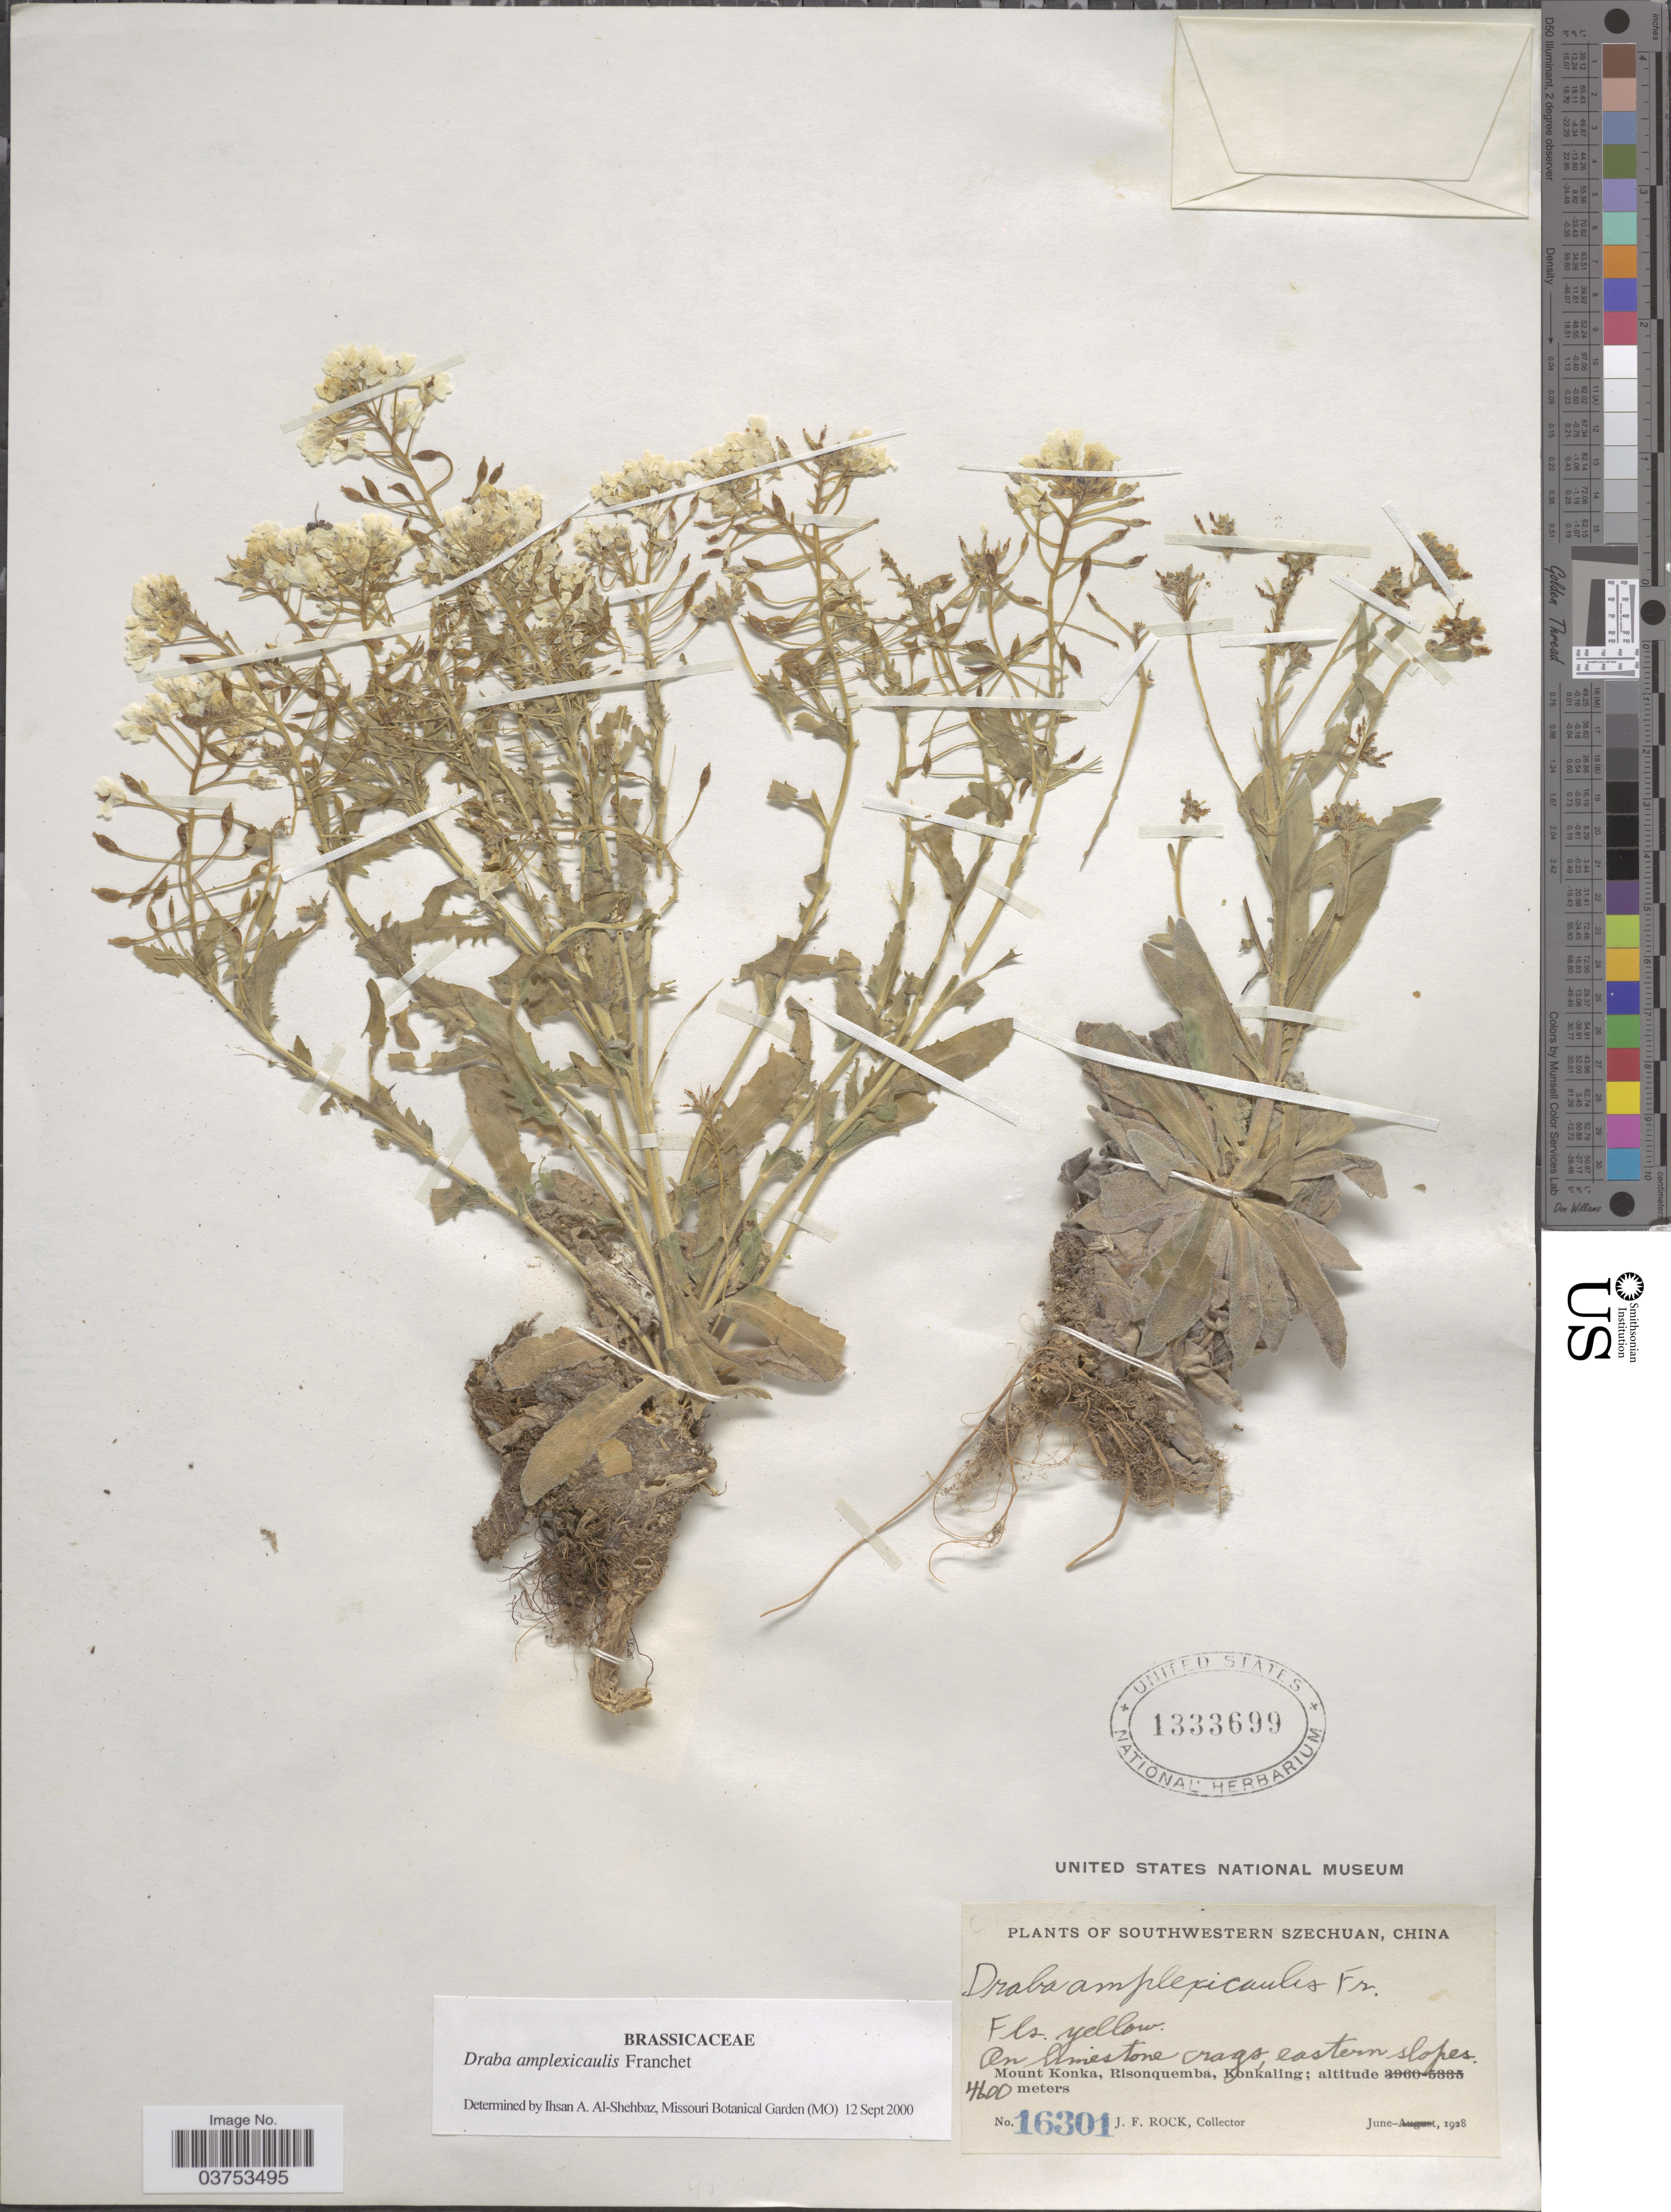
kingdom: Plantae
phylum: Tracheophyta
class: Magnoliopsida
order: Brassicales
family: Brassicaceae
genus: Draba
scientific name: Draba amplexicaulis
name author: Franch.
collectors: J. Rock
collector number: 16301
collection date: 1928-06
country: China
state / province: Sichuan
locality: Southwestern Szechuan. Eastern slopes. Mount Konka, Risonquemba, Konkaling.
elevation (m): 4600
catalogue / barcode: US 1333699